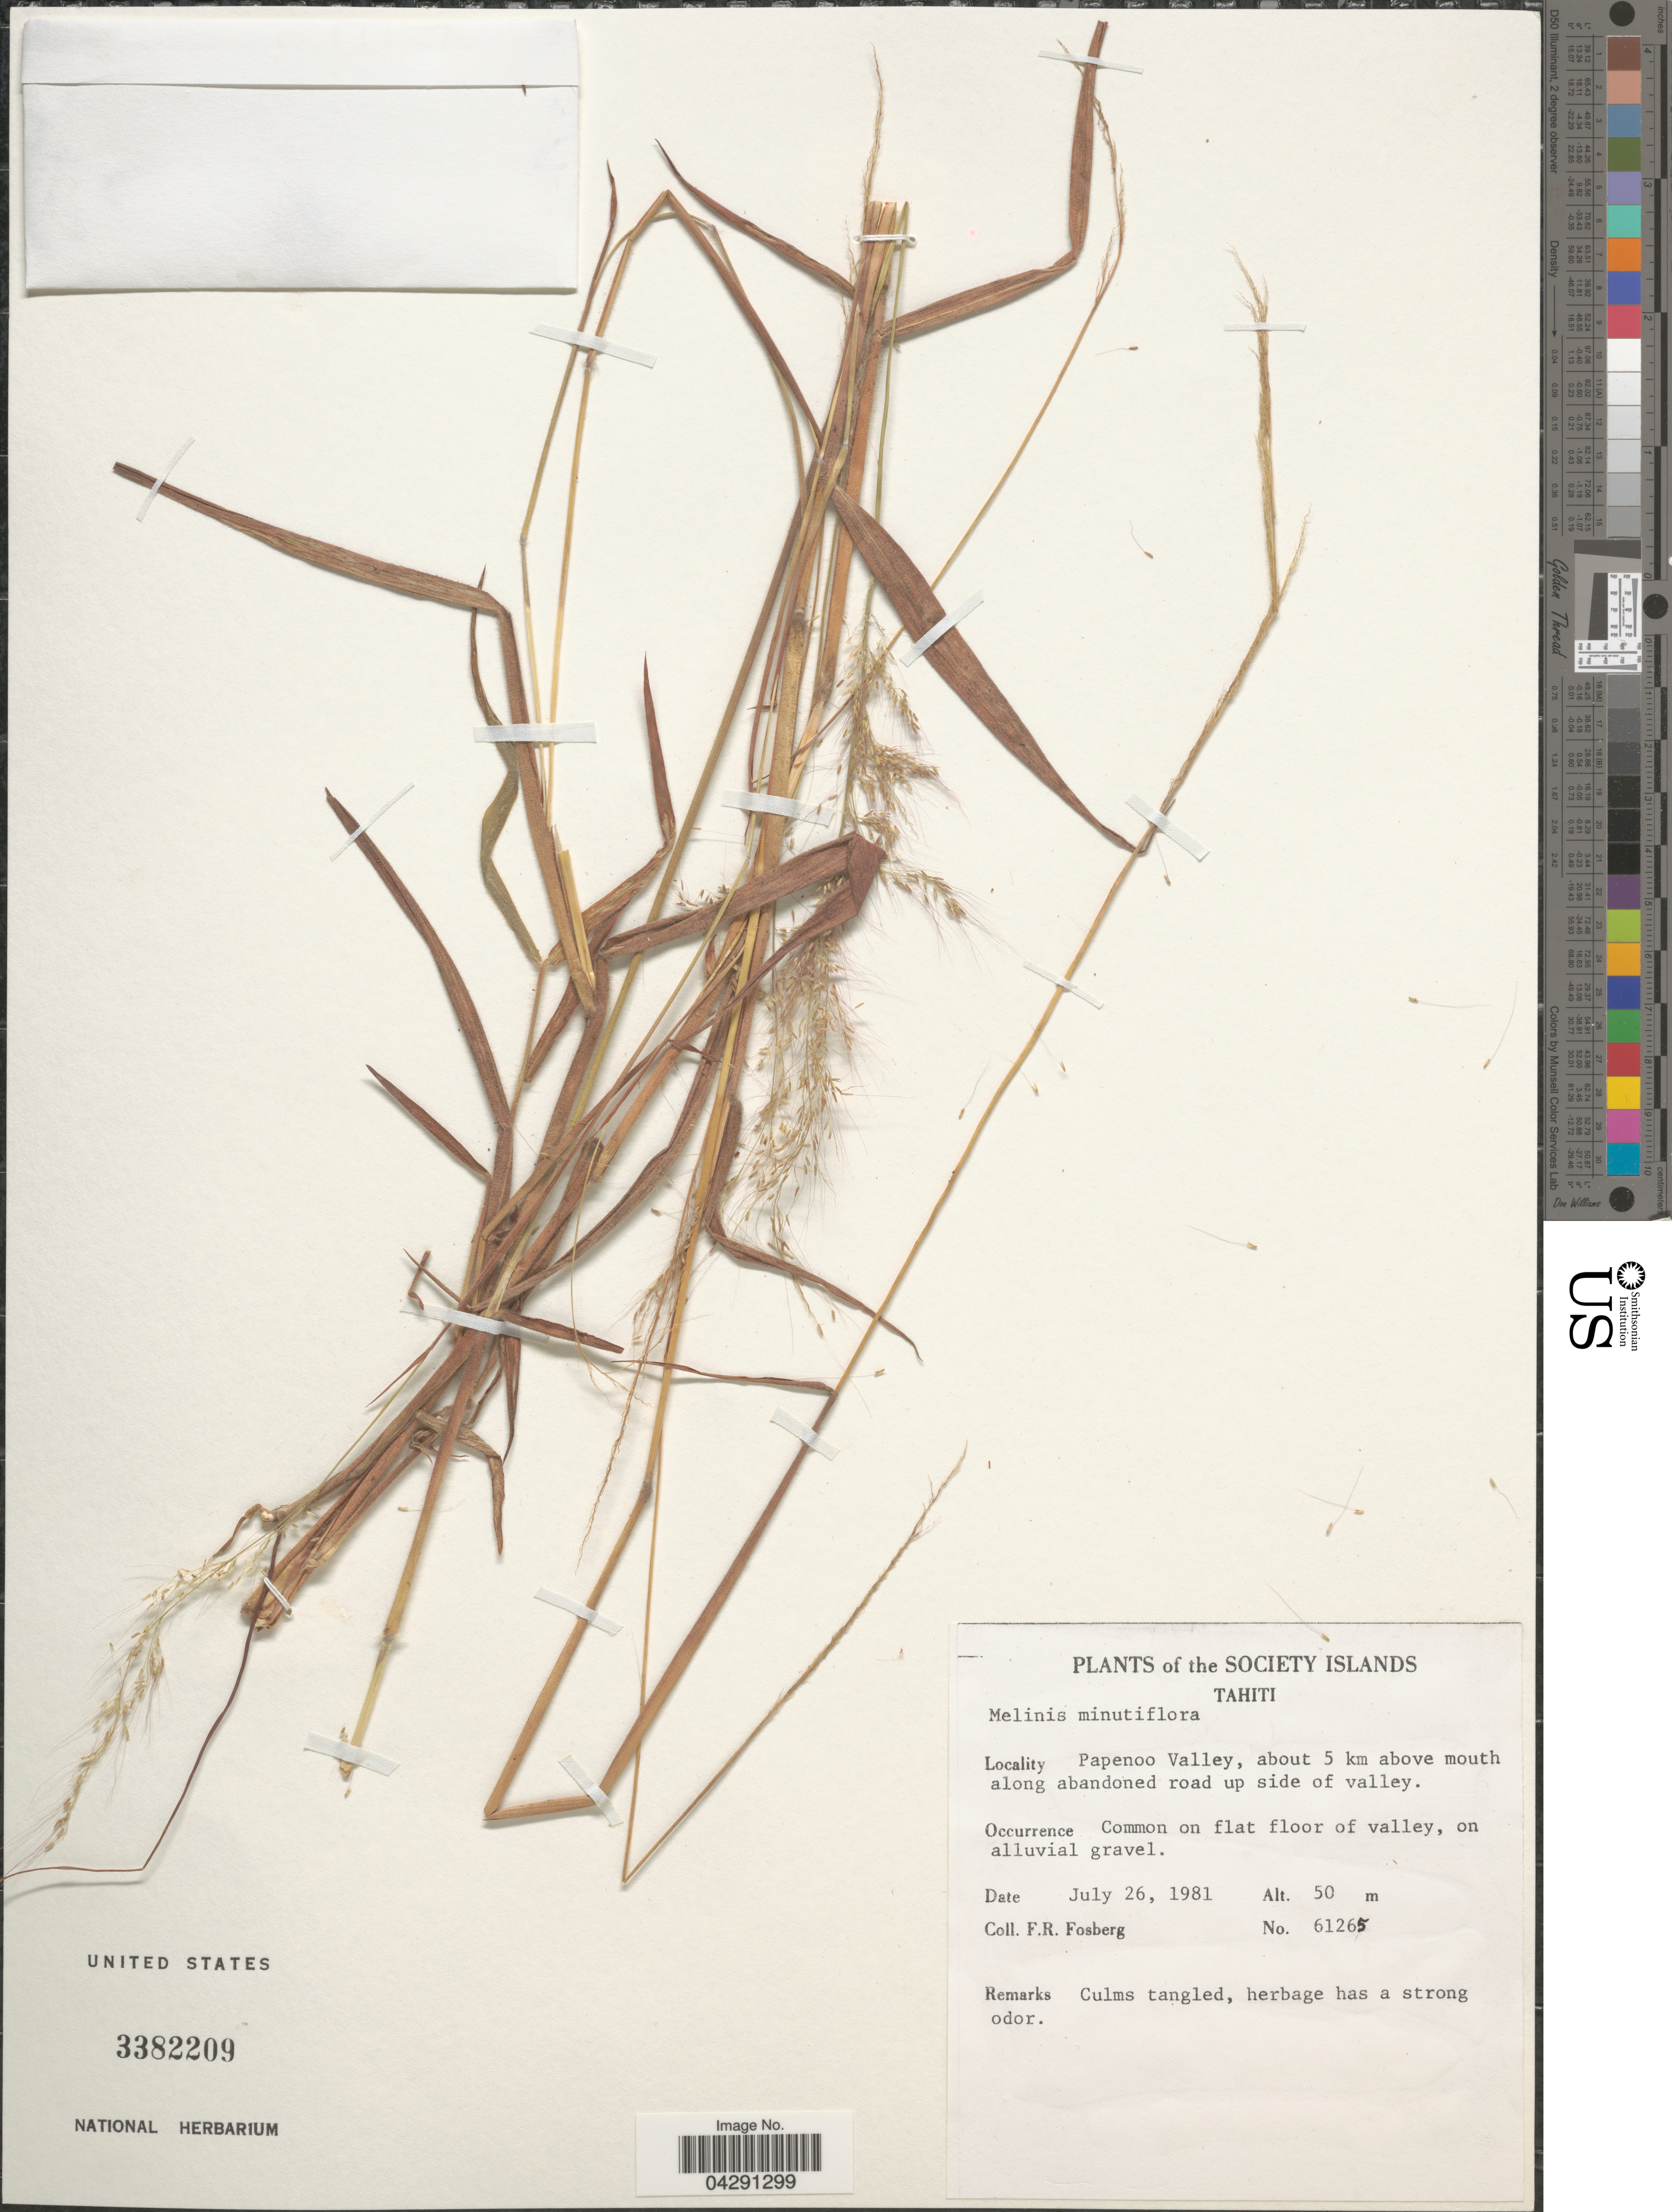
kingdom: Plantae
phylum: Tracheophyta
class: Liliopsida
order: Poales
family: Poaceae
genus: Melinis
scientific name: Melinis minutiflora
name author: P. Beauv.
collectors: F. R. Fosberg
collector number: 61265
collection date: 1981-07-26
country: French Polynesia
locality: Tahiti. Papenoo Valley, about 5 km above mouth along abandoned road up side of valley. Common on flat floor of valley, on alluvial gravel.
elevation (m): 50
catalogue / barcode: US 3382209